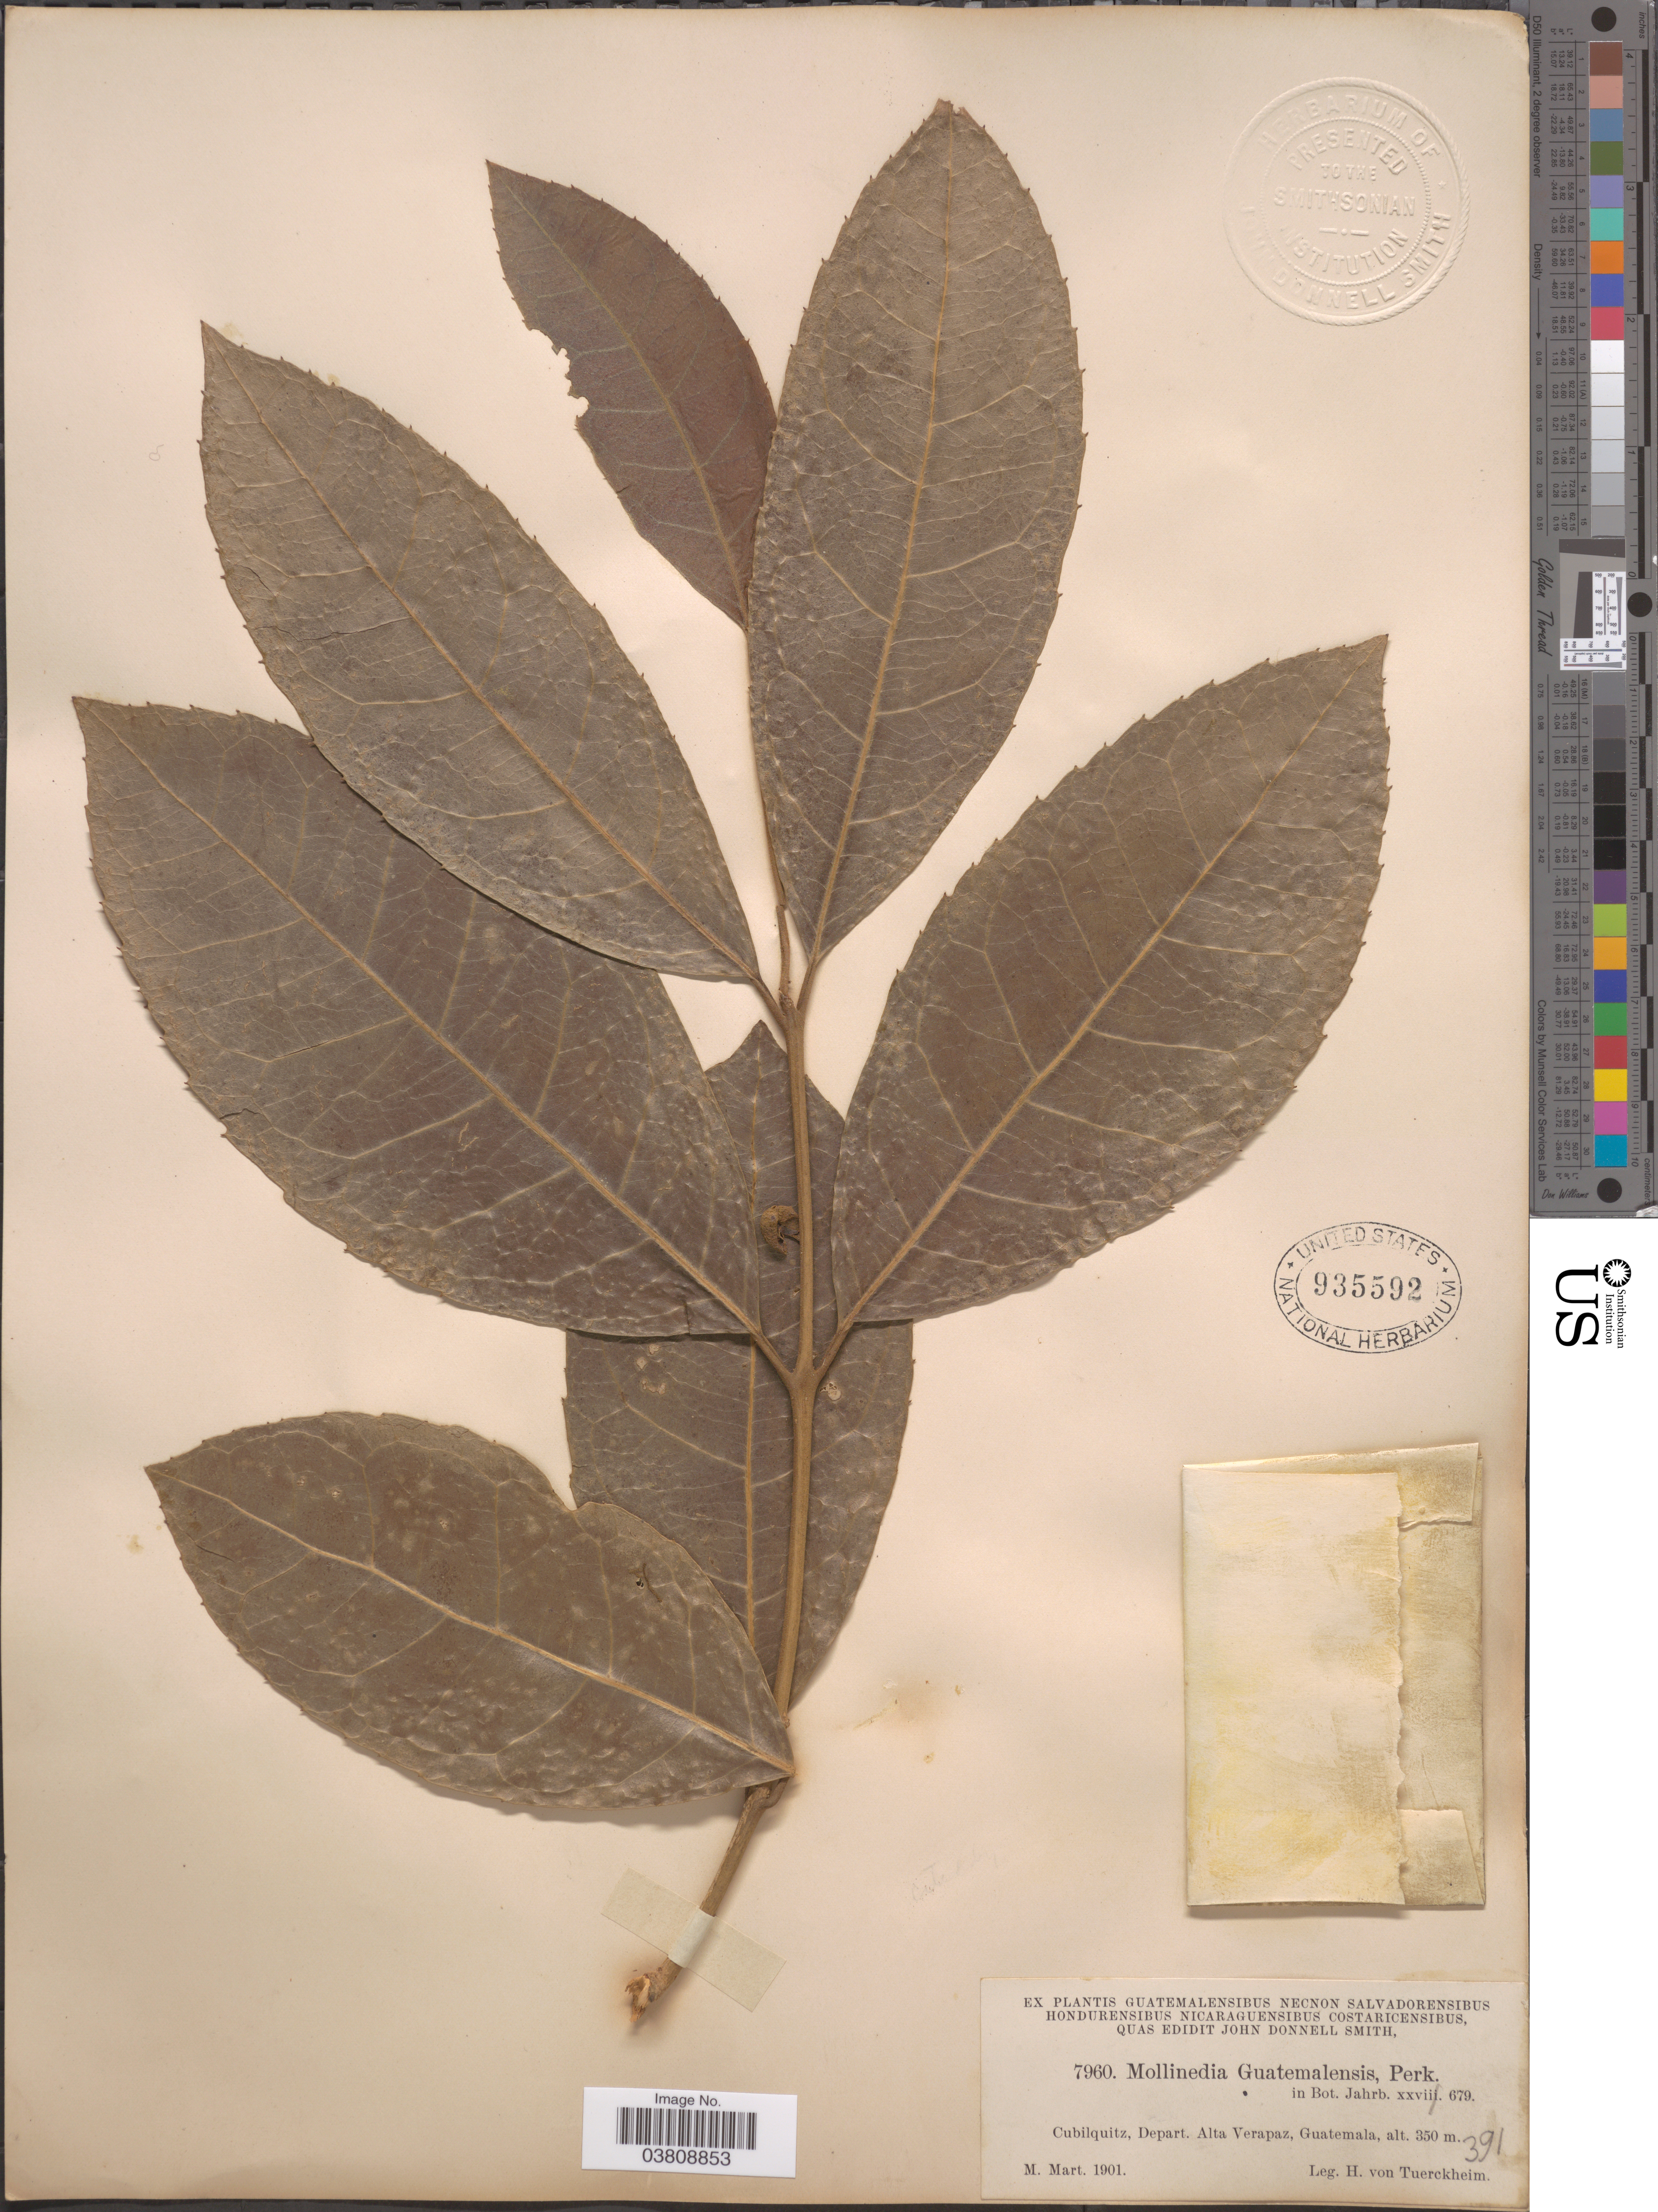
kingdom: Plantae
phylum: Tracheophyta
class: Magnoliopsida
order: Laurales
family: Monimiaceae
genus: Mollinedia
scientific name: Mollinedia guatemalensis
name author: Perkins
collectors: H. von Tuerckheim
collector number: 7960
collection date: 1901-03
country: Guatemala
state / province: Alta Verapaz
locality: Cubilquitz, Depart. Alta Verapaz.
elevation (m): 350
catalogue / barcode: US 935592